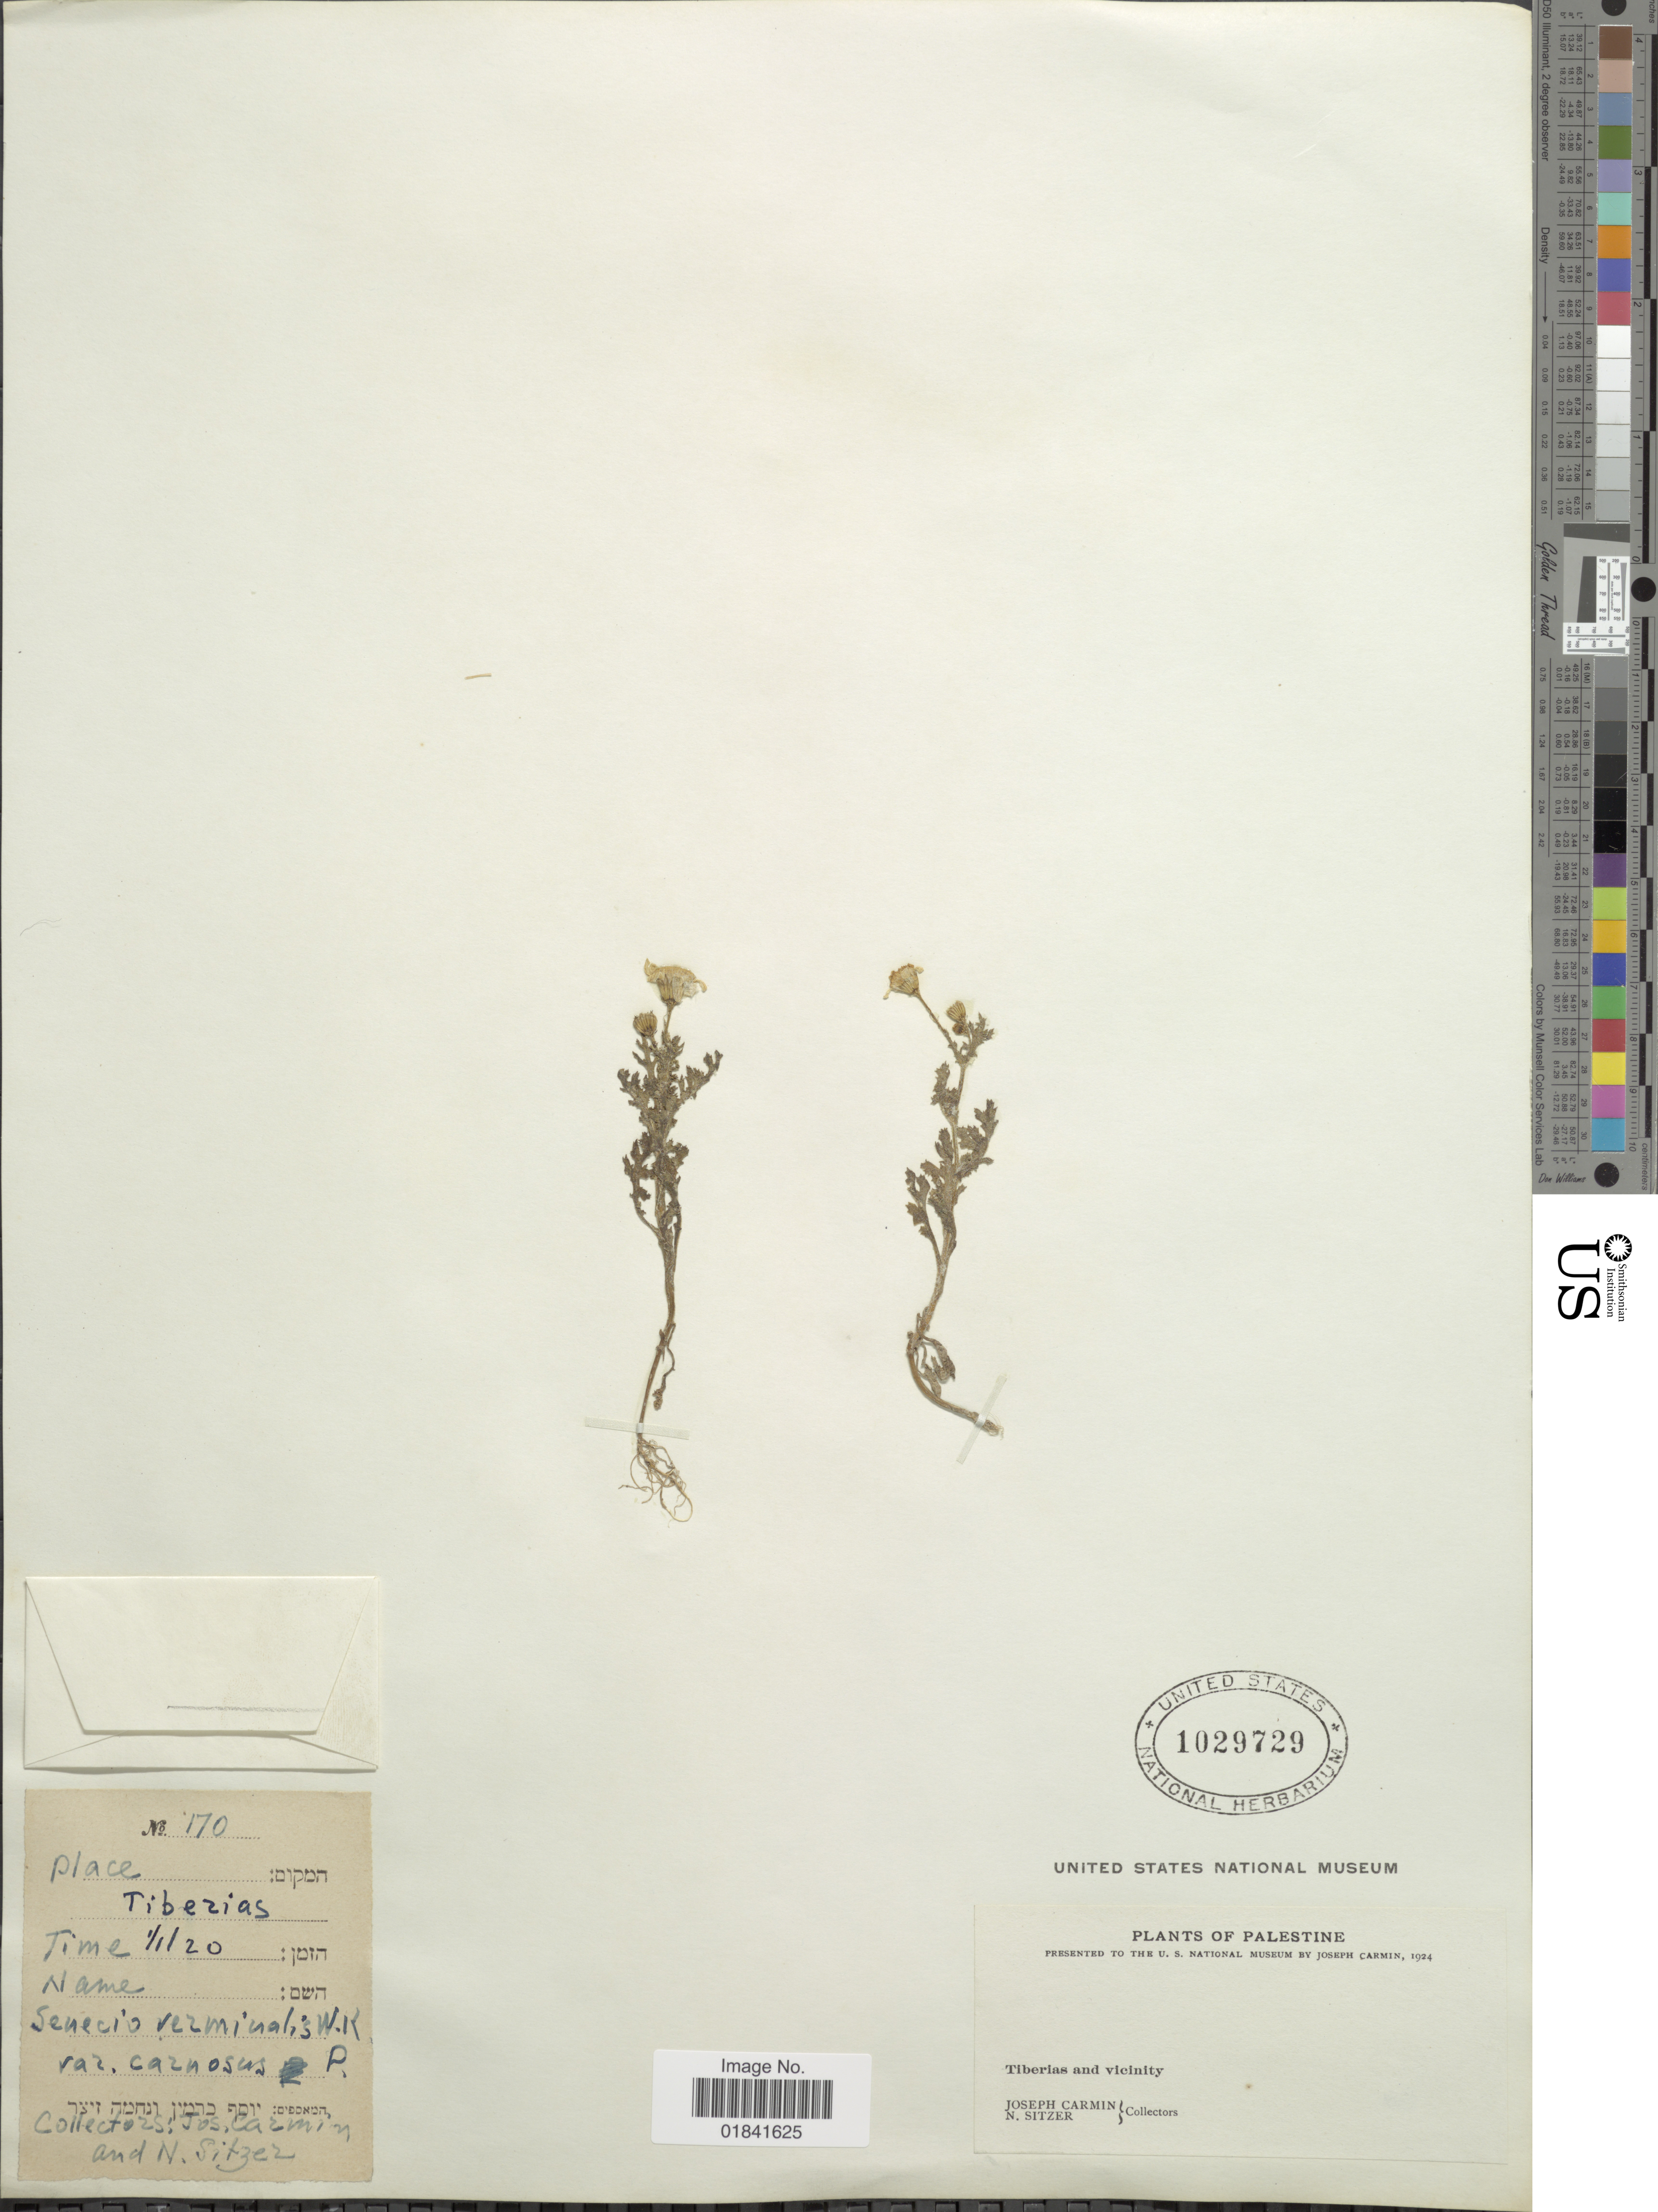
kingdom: Plantae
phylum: Tracheophyta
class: Magnoliopsida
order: Asterales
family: Asteraceae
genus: Senecio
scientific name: Senecio vernalis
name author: Franch.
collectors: J. Carmin & N. Sitzer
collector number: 170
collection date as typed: Transcribed d/m/y: 1/1/20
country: Israel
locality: Tiberias and vicinity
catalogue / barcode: US 1029729